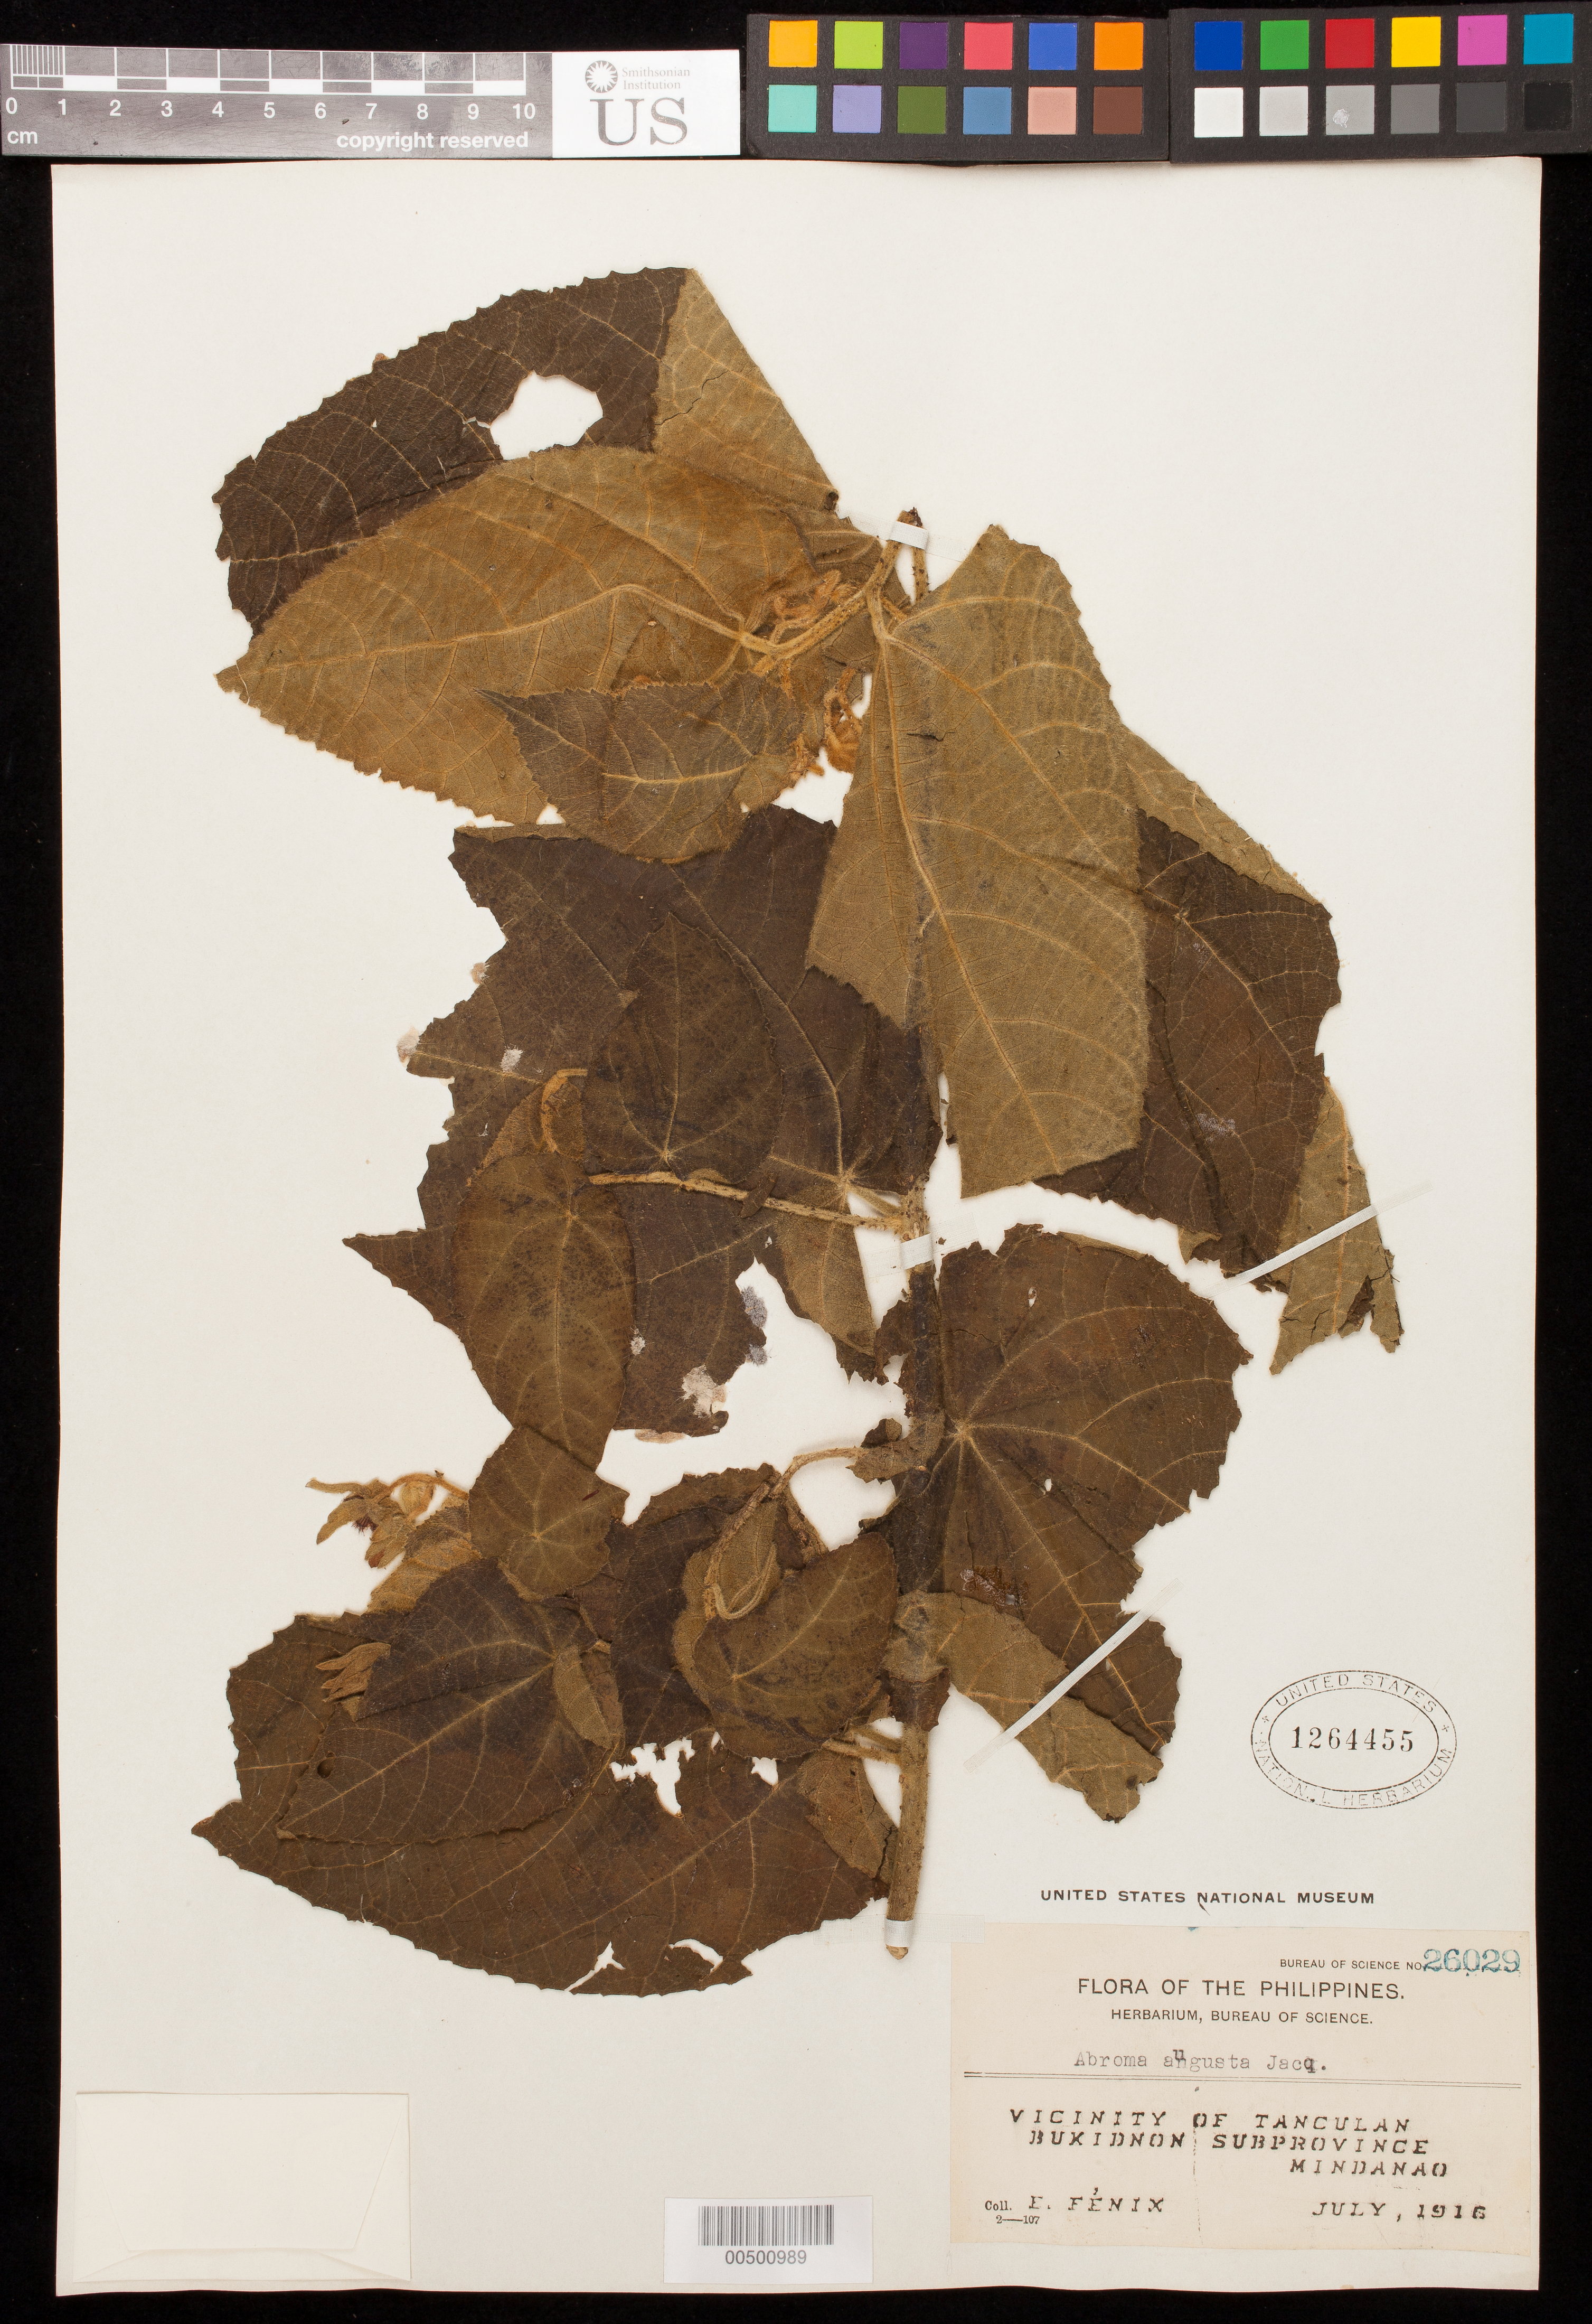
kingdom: Plantae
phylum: Tracheophyta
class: Magnoliopsida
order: Malvales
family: Malvaceae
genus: Abroma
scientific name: Abroma augusta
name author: (L.) L. f.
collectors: E. Fénix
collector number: Bur. Sci. 26029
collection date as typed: Jul 1916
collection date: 1916-07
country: Philippines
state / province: Northern Mindanao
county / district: Bukidnon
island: Mindanao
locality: Vicinity of Tanculan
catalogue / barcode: US 1264455